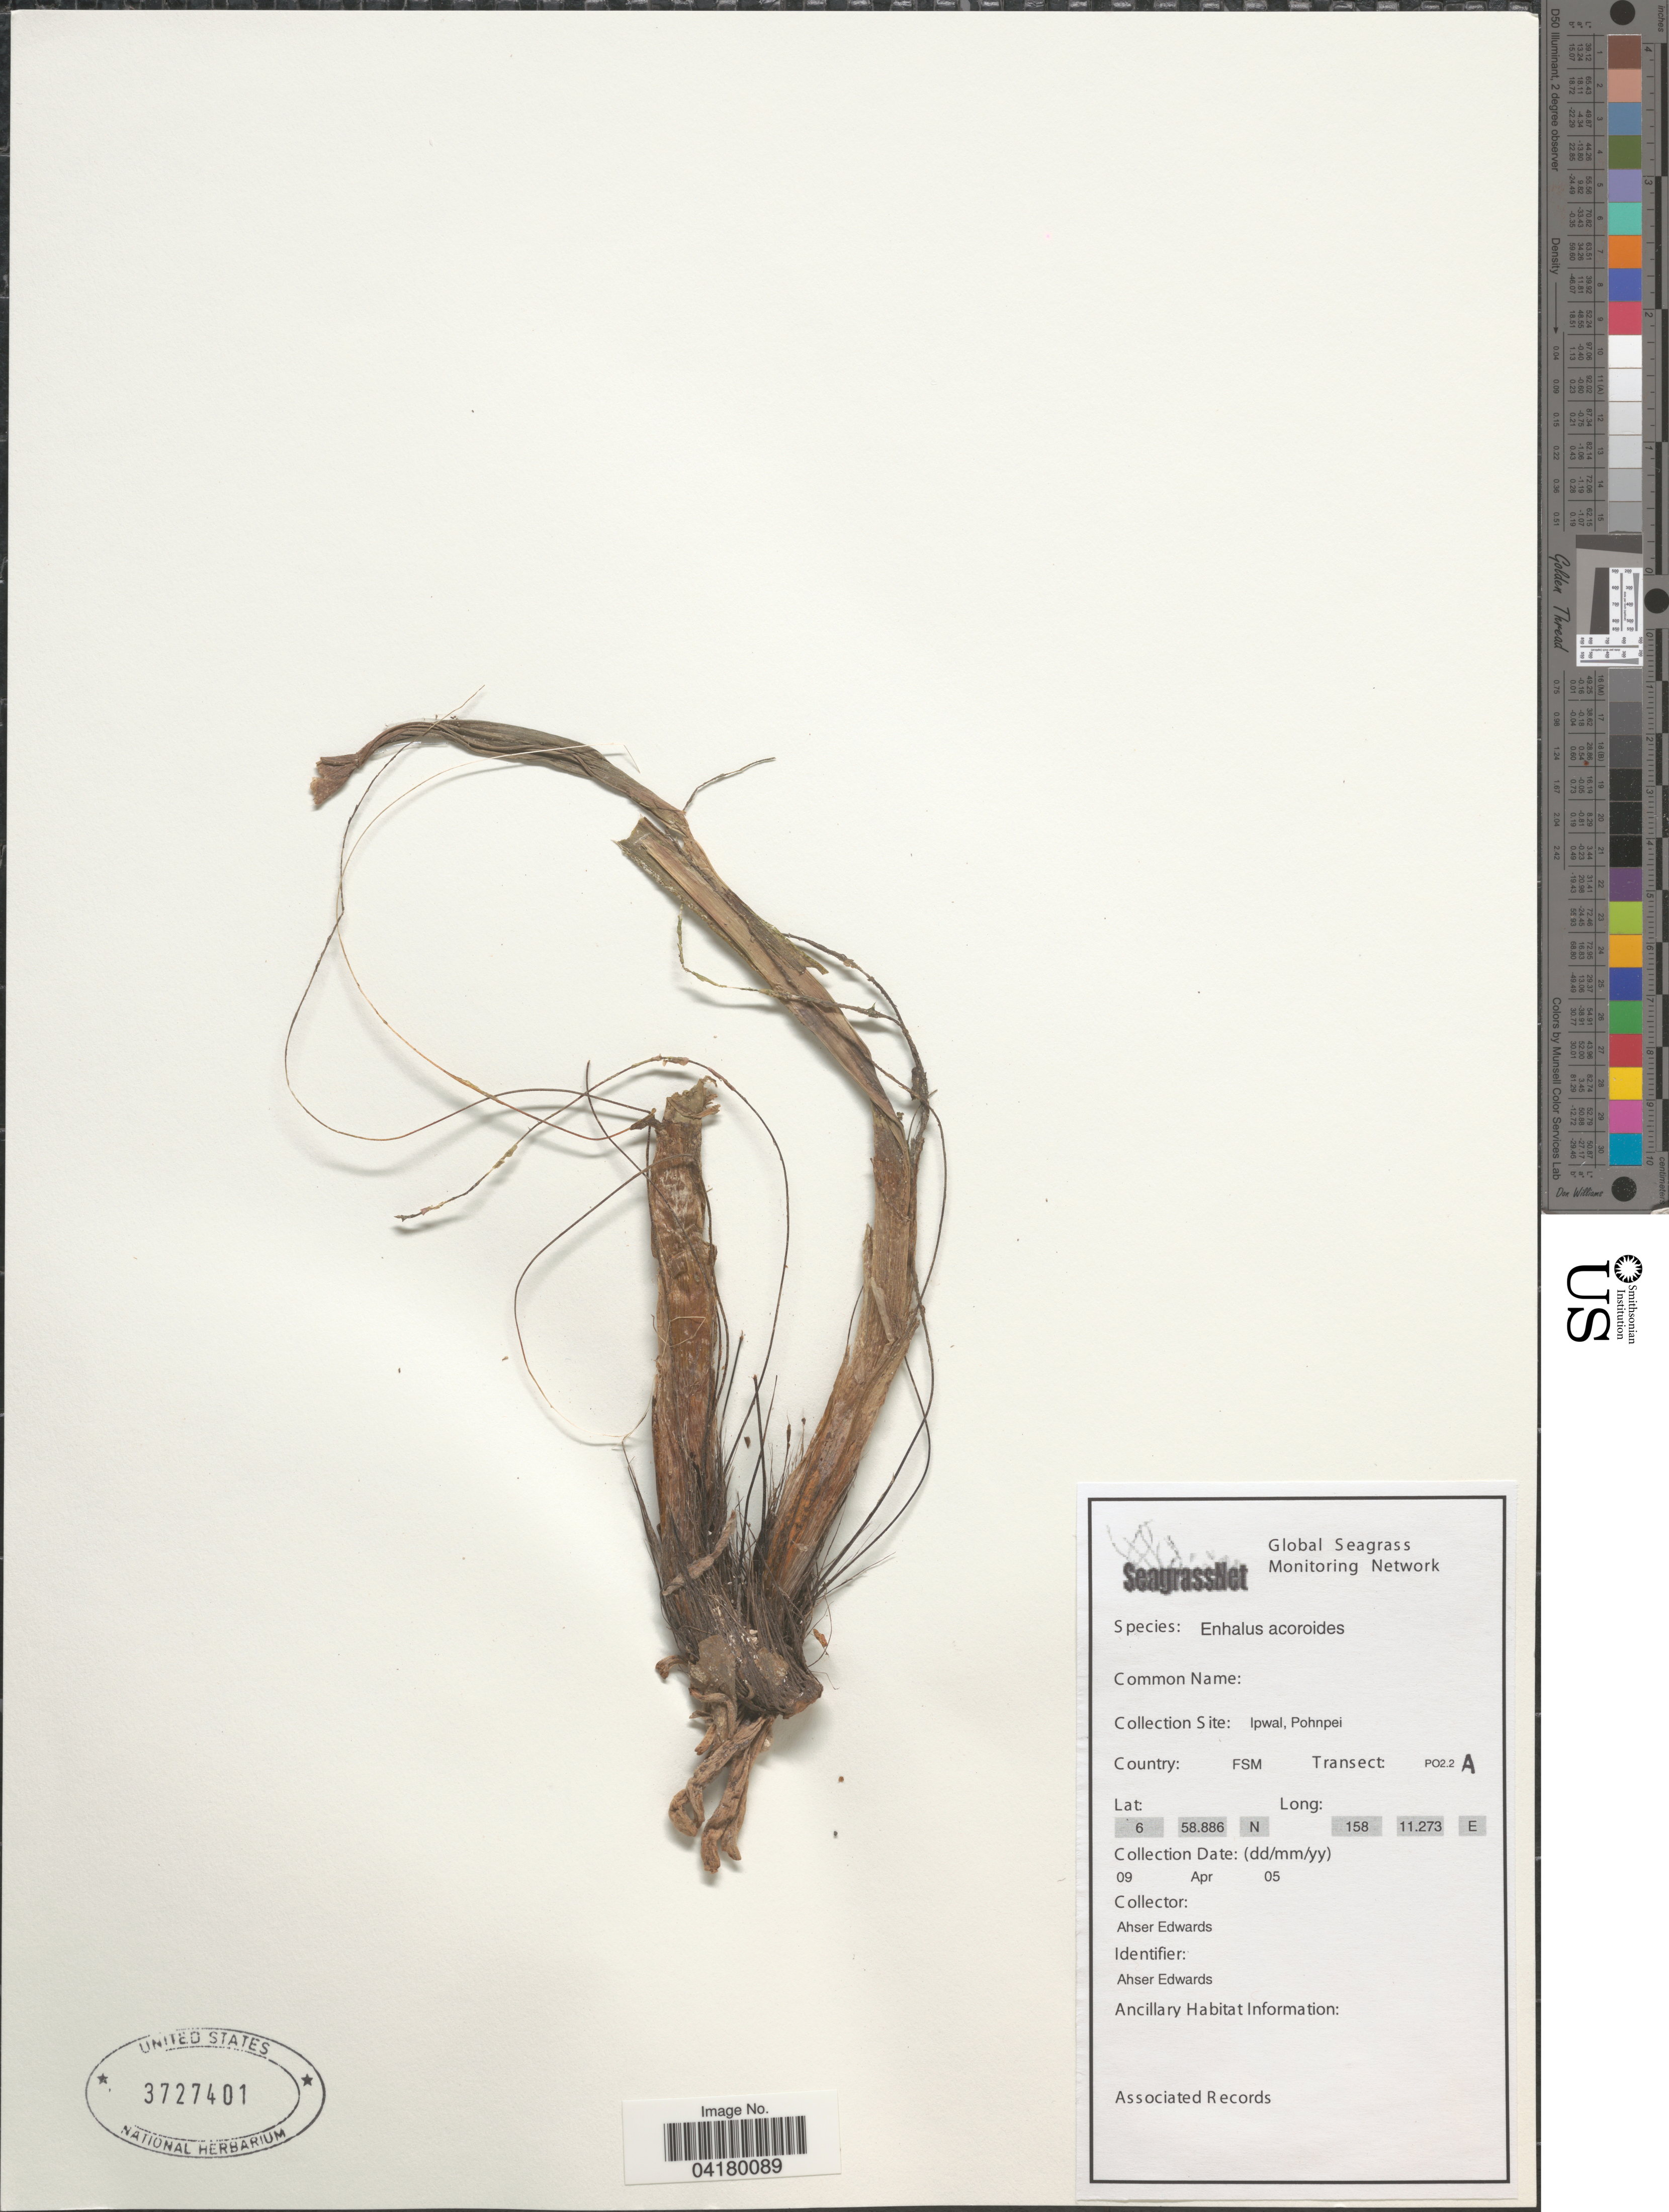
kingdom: Plantae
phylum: Tracheophyta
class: Liliopsida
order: Alismatales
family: Hydrocharitaceae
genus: Enhalus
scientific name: Enhalus acoroides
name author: (L. f.) Royle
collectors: A. Edwards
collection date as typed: Transcribed d/m/y: 9/4/5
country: Micronesia, Federated States of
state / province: Pohnpei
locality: Collection Site: Ipwal. Country: FSM. Transect: PO2.2A.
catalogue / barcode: US 3727401